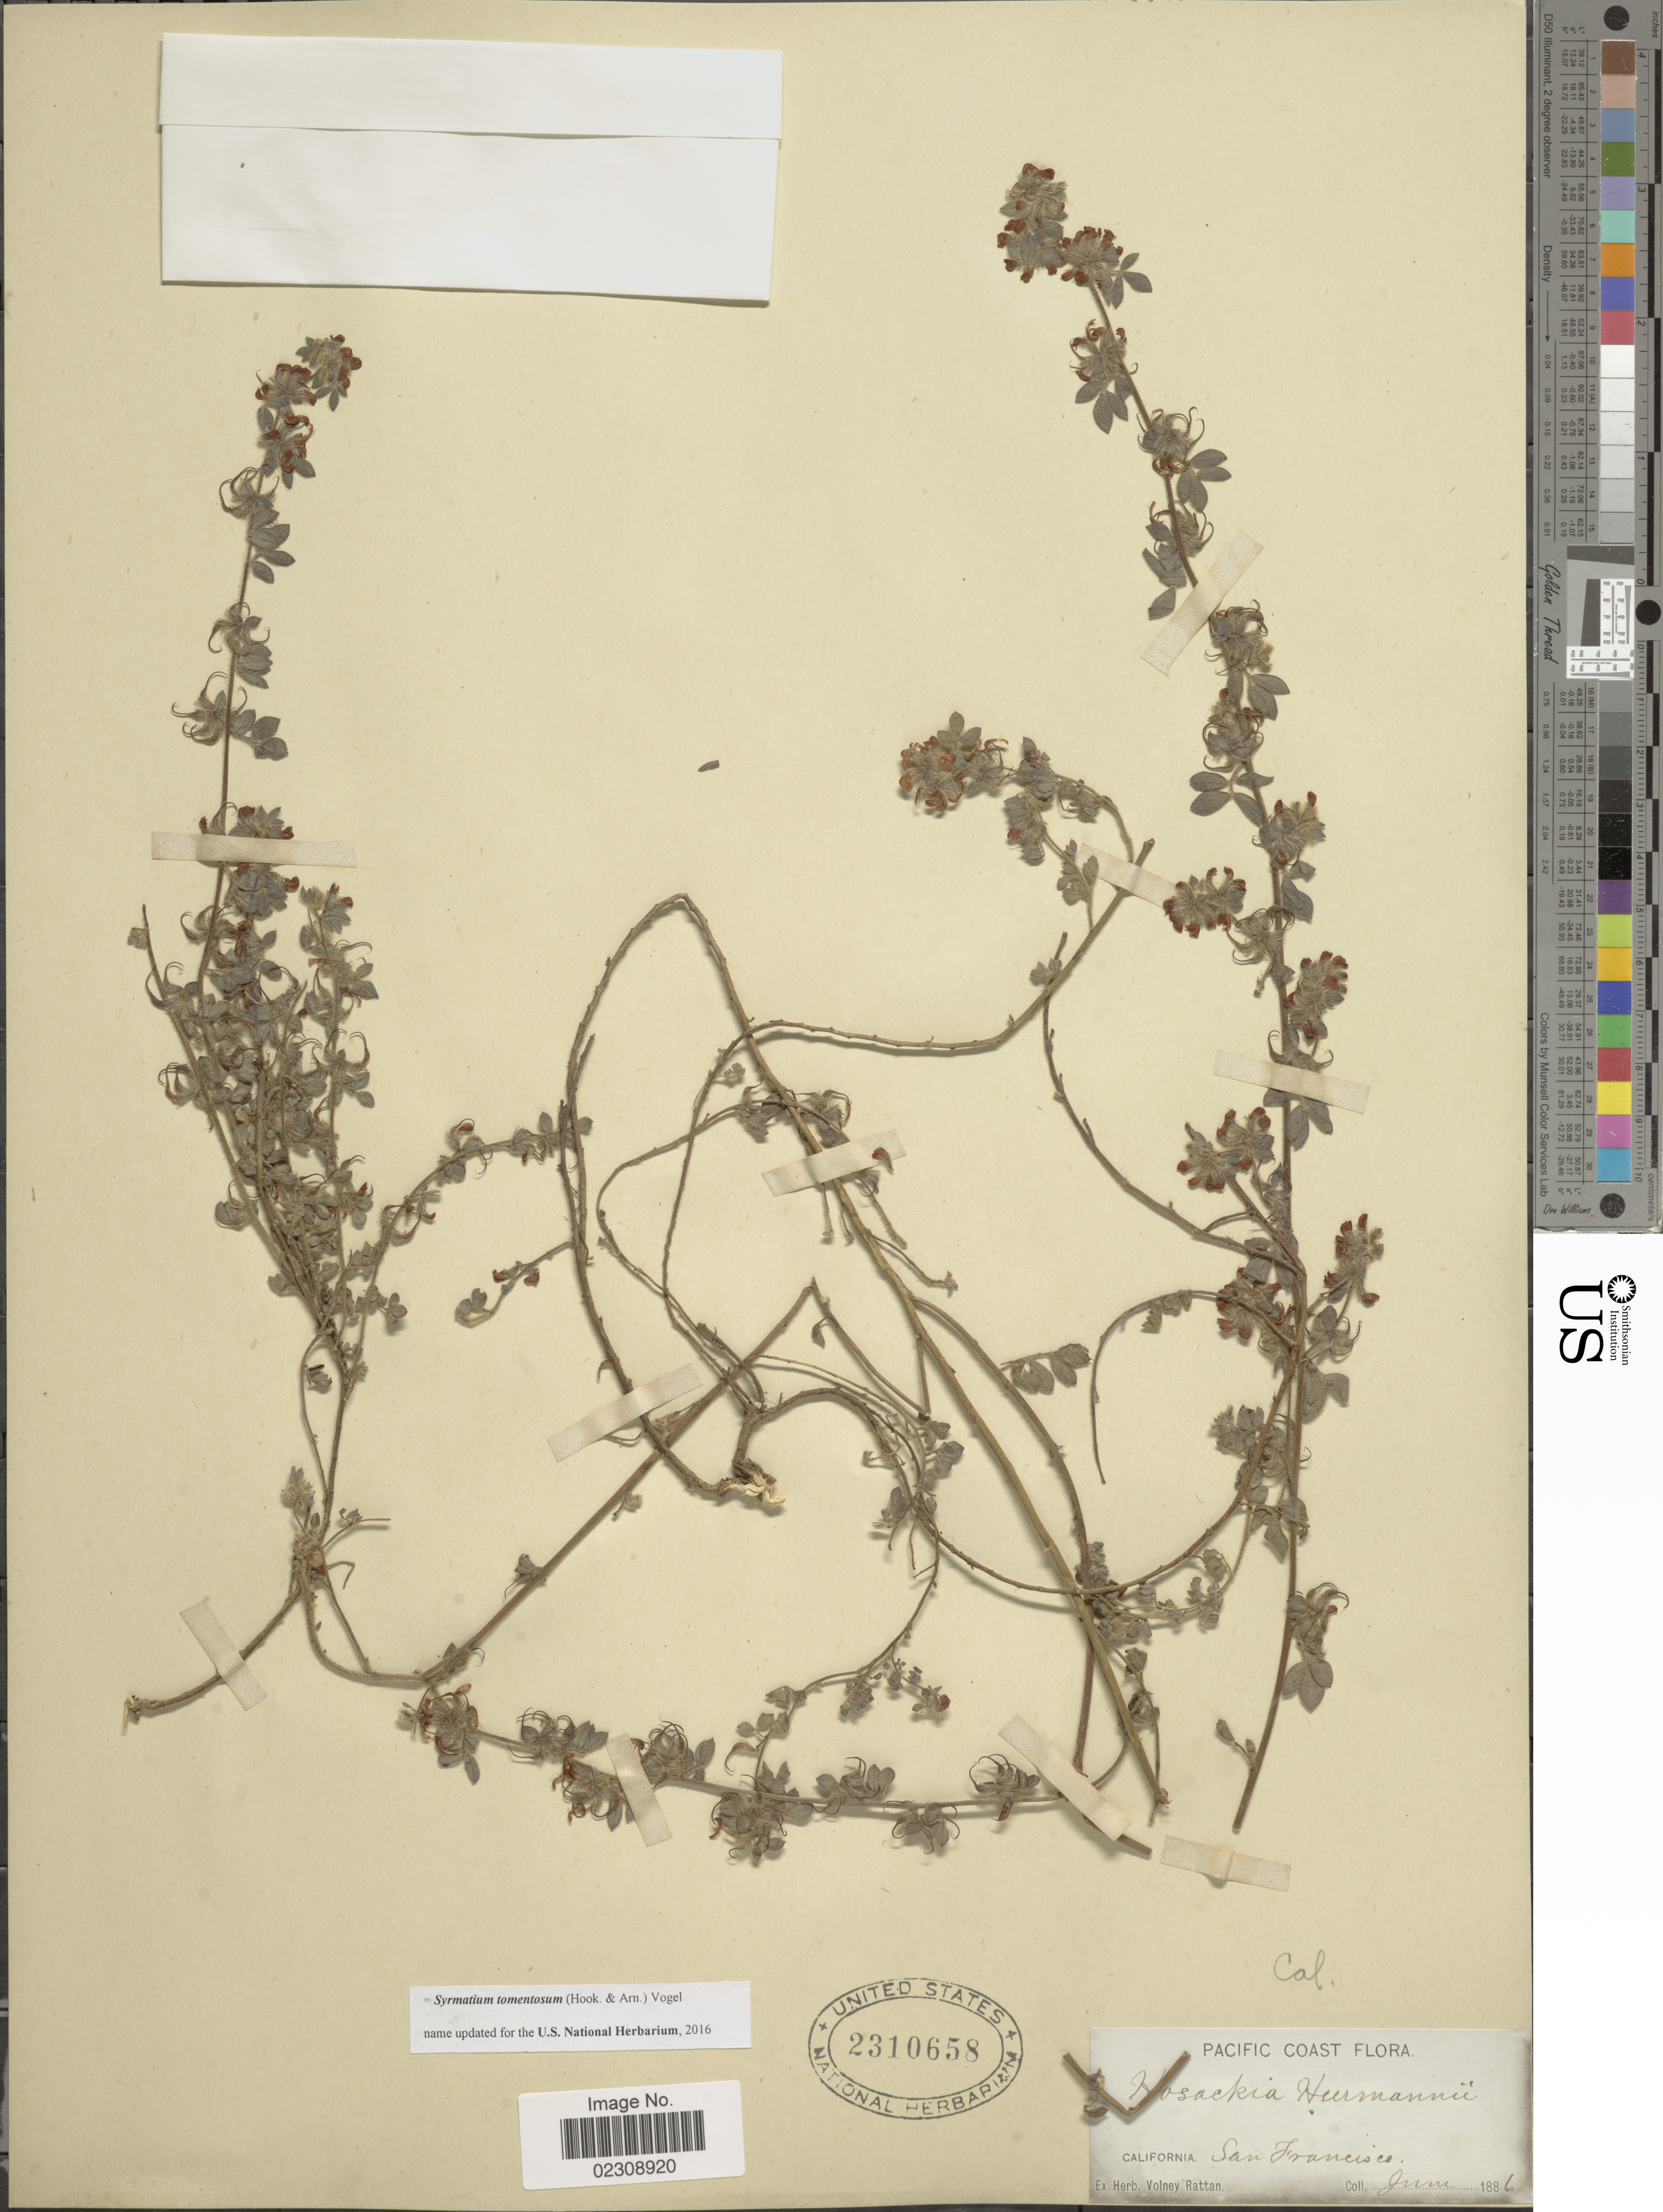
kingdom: Plantae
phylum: Tracheophyta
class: Magnoliopsida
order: Fabales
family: Fabaceae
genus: Syrmatium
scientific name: Syrmatium tomentosum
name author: (Hook. & Arn.) Vogel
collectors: ex herb. Voiney Rattan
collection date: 1886-06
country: United States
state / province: California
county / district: San Francisco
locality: Pacific Coast. San Francisco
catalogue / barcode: US 2310658